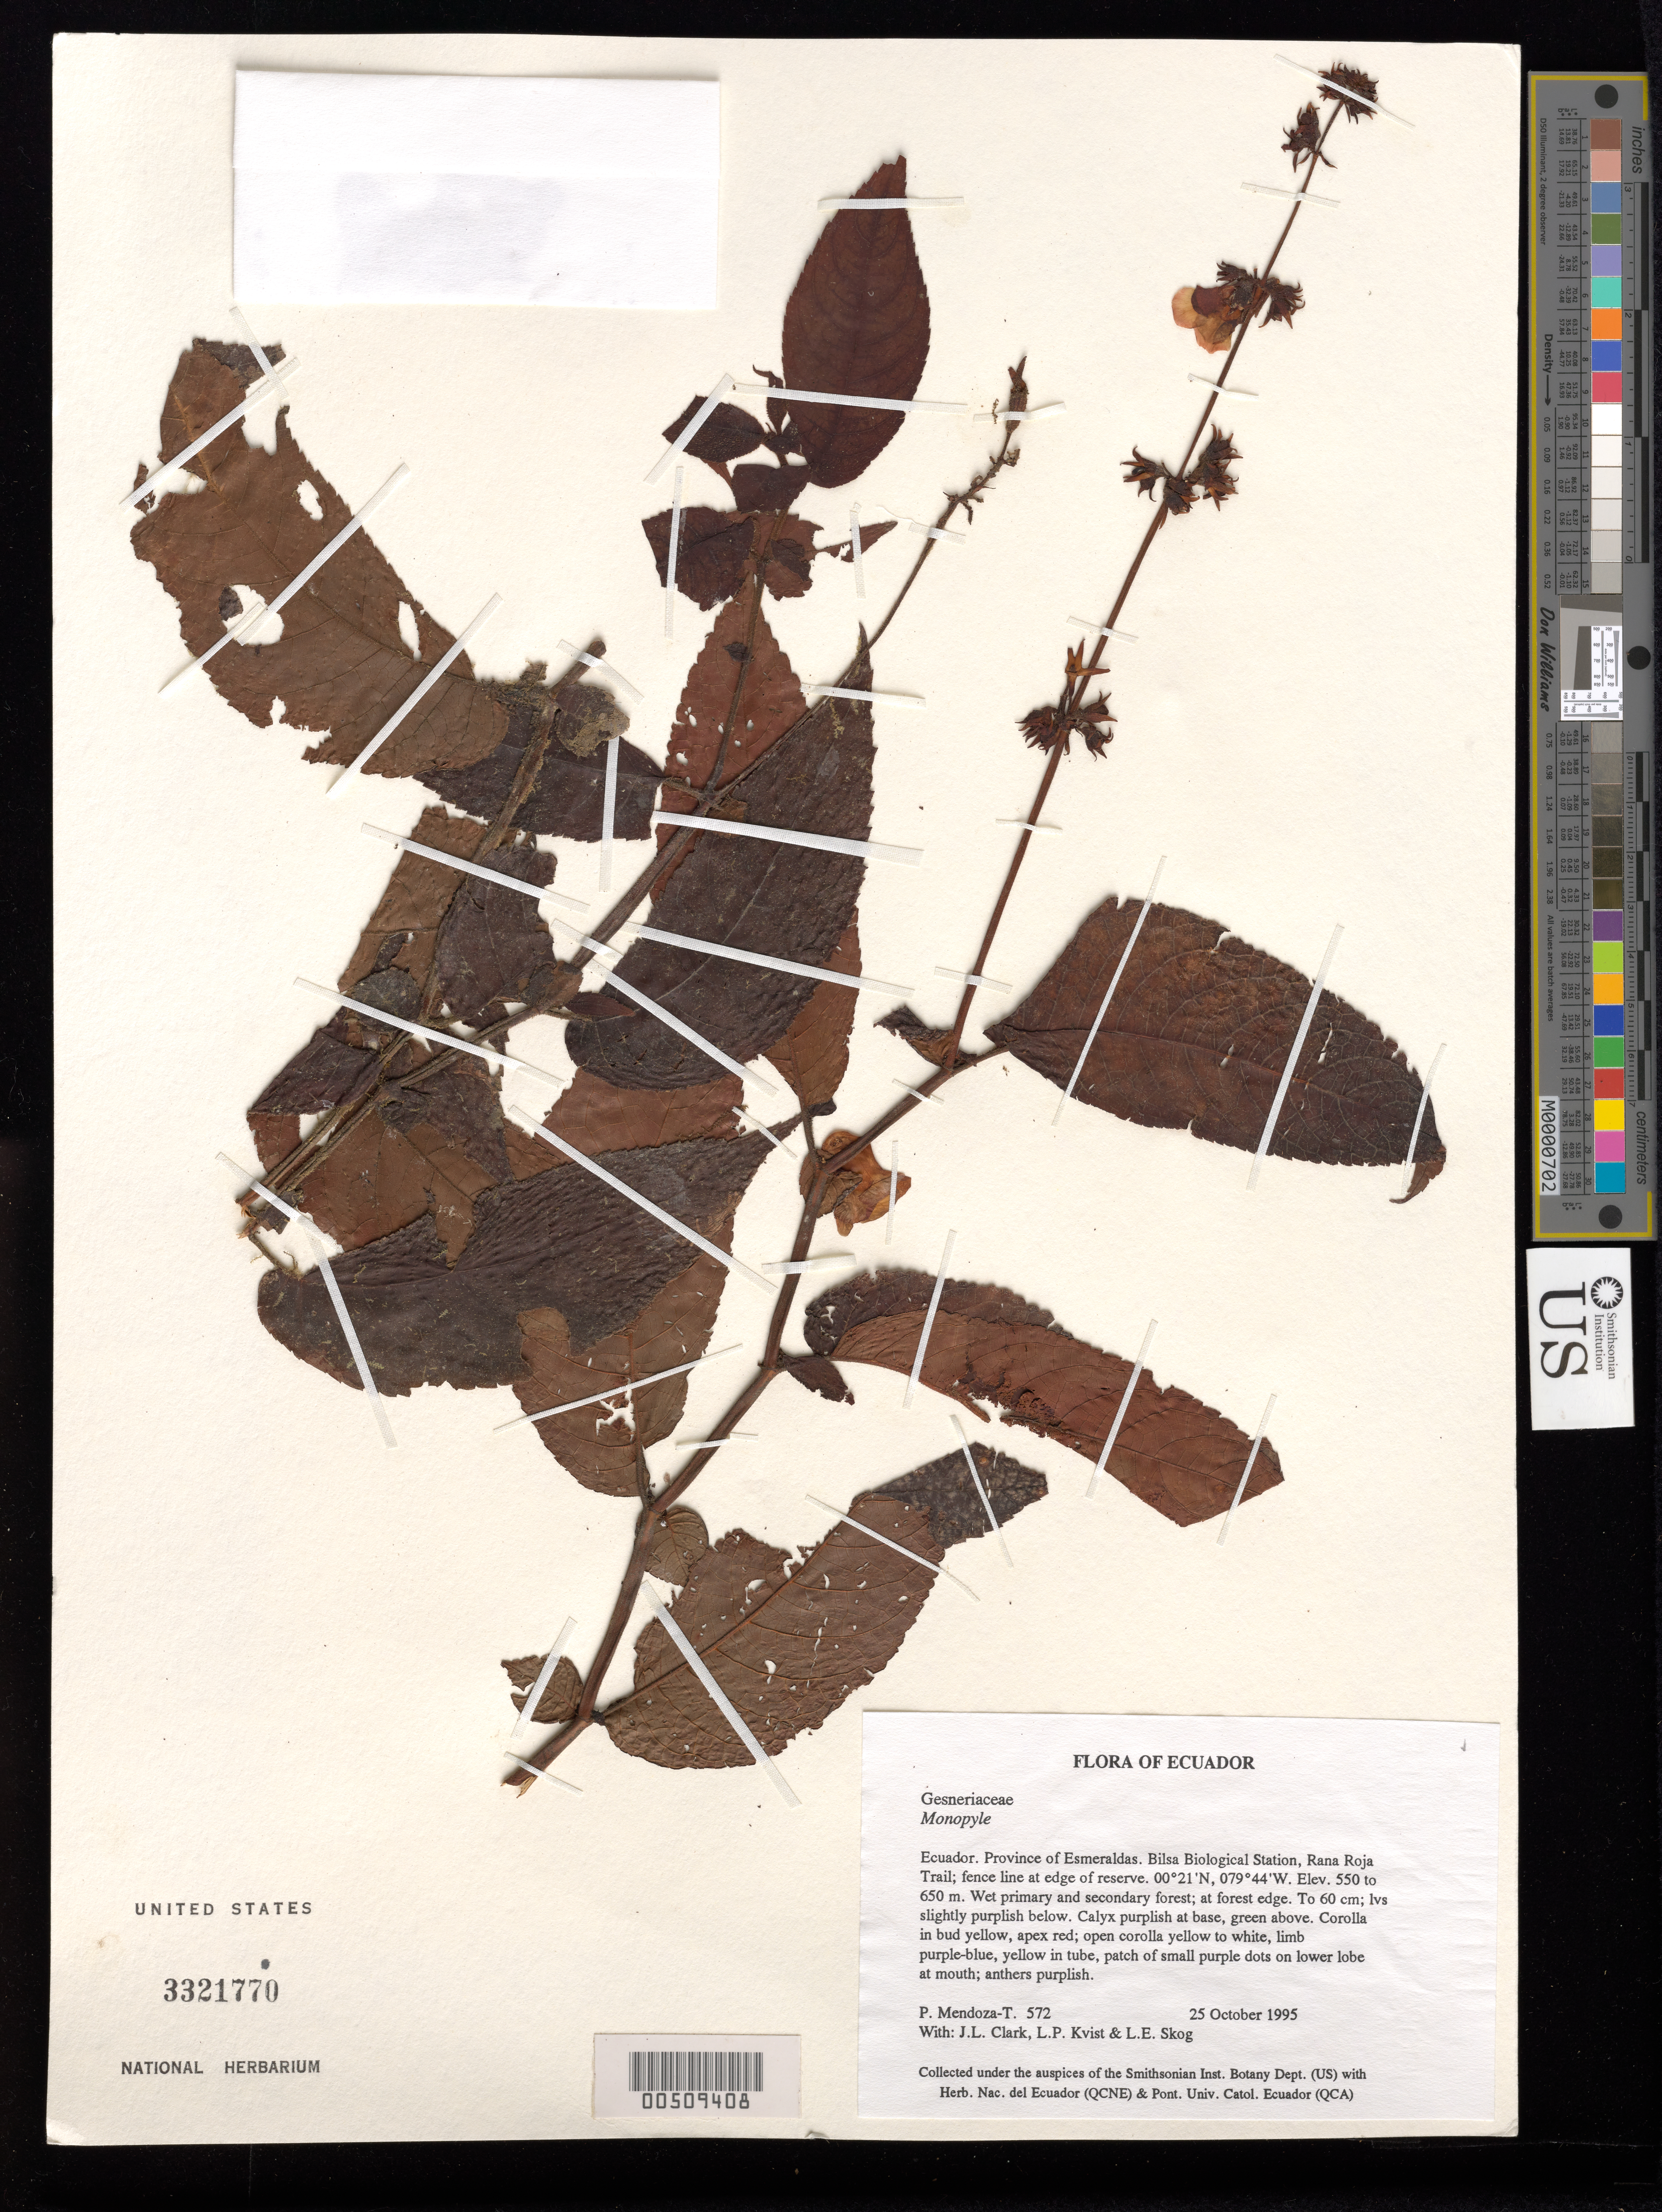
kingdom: Plantae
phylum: Tracheophyta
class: Magnoliopsida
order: Lamiales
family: Gesneriaceae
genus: Monopyle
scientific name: Monopyle macrocarpa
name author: Benth.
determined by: Skog, Laurence E.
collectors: P. Mendoza-T., J. L. Clark, L. P. Kvist & L. E. Skog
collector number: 572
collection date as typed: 25 Oct 1995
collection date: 1995-10-25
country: Ecuador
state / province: Esmeraldas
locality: Bilsa Biological Station, Rana Roja Trail; fence line at edge of reserve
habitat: Wet primary and secondary forest; at forest edge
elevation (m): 550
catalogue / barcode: US 3321770